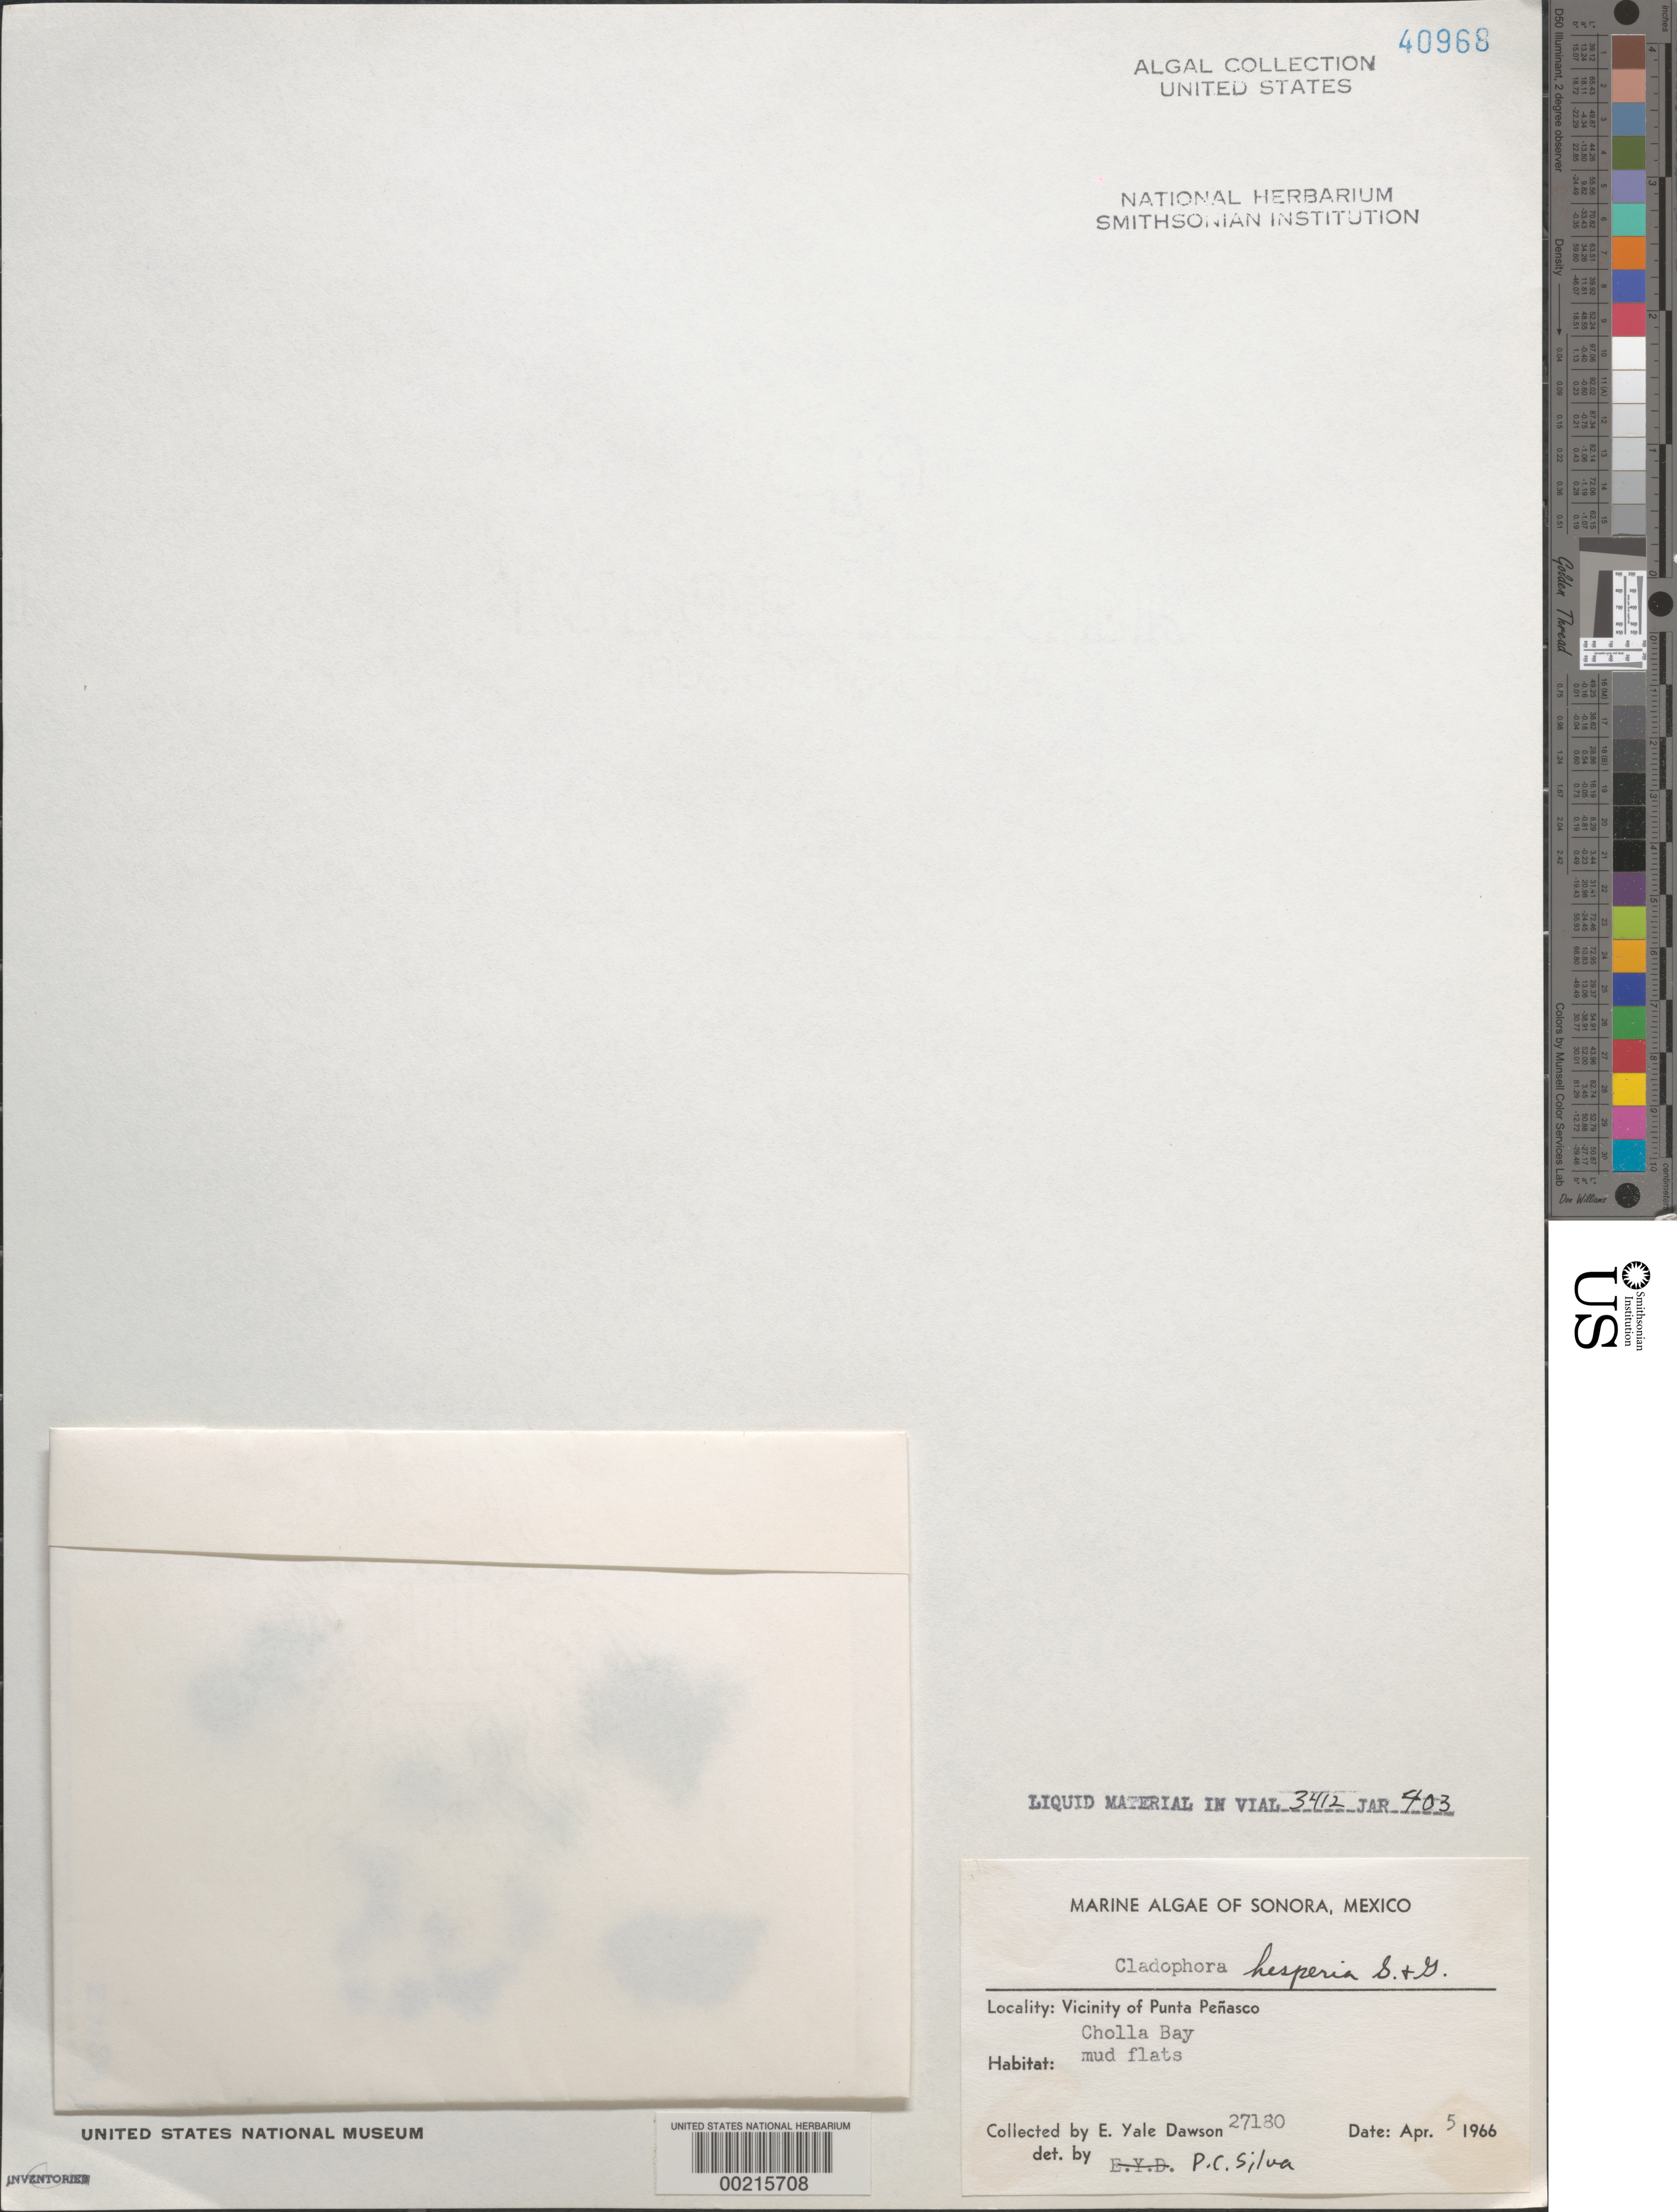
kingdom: Plantae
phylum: Chlorophyta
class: Ulvophyceae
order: Cladophorales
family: Cladophoraceae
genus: Cladophora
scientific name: Cladophora hesperia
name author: Setch. & N.L. Gardner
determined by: Silva, P. C.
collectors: E. Y. Dawson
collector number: EYD 27180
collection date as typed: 05 Apr 1966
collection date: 1966-04-05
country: Mexico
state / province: Sonora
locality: Cholla Bay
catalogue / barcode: US 40968